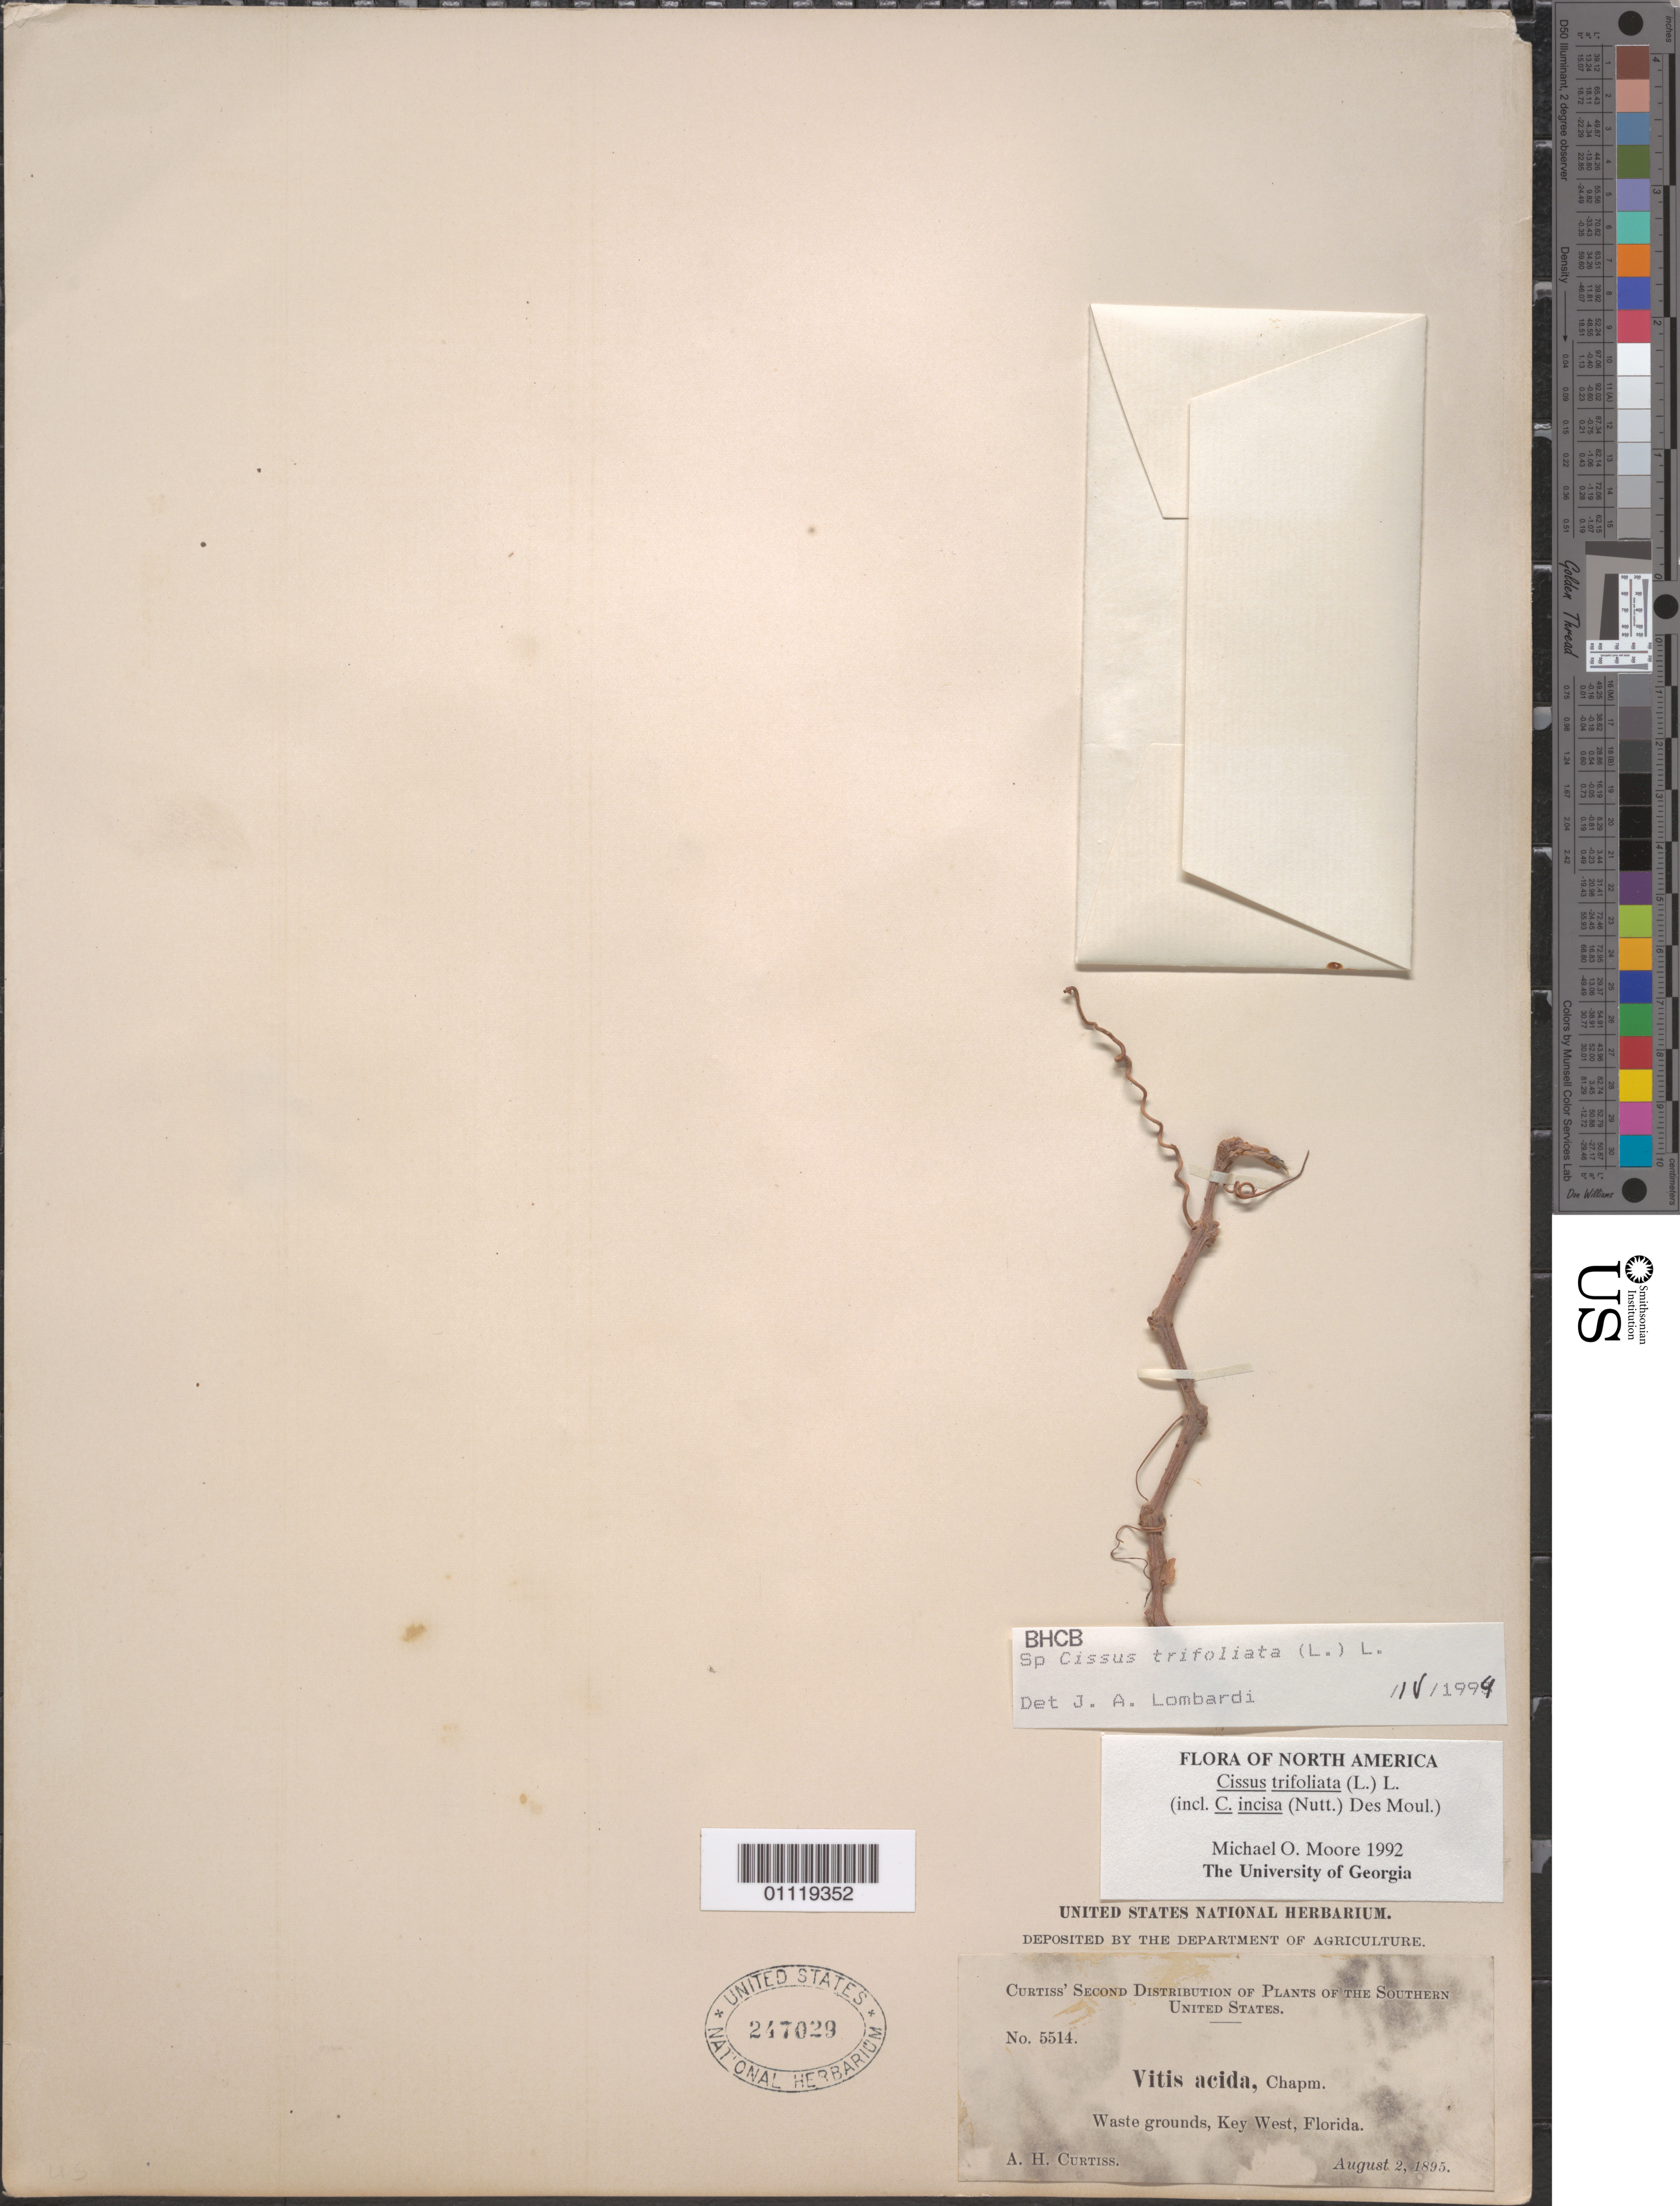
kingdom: Plantae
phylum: Tracheophyta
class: Magnoliopsida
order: Vitales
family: Vitaceae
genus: Cissus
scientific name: Cissus trifoliata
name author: (L.) L.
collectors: A. H. Curtiss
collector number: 5514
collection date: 1895-08-02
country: United States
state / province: Florida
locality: Key West.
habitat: Waste grounds.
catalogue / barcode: US 247029